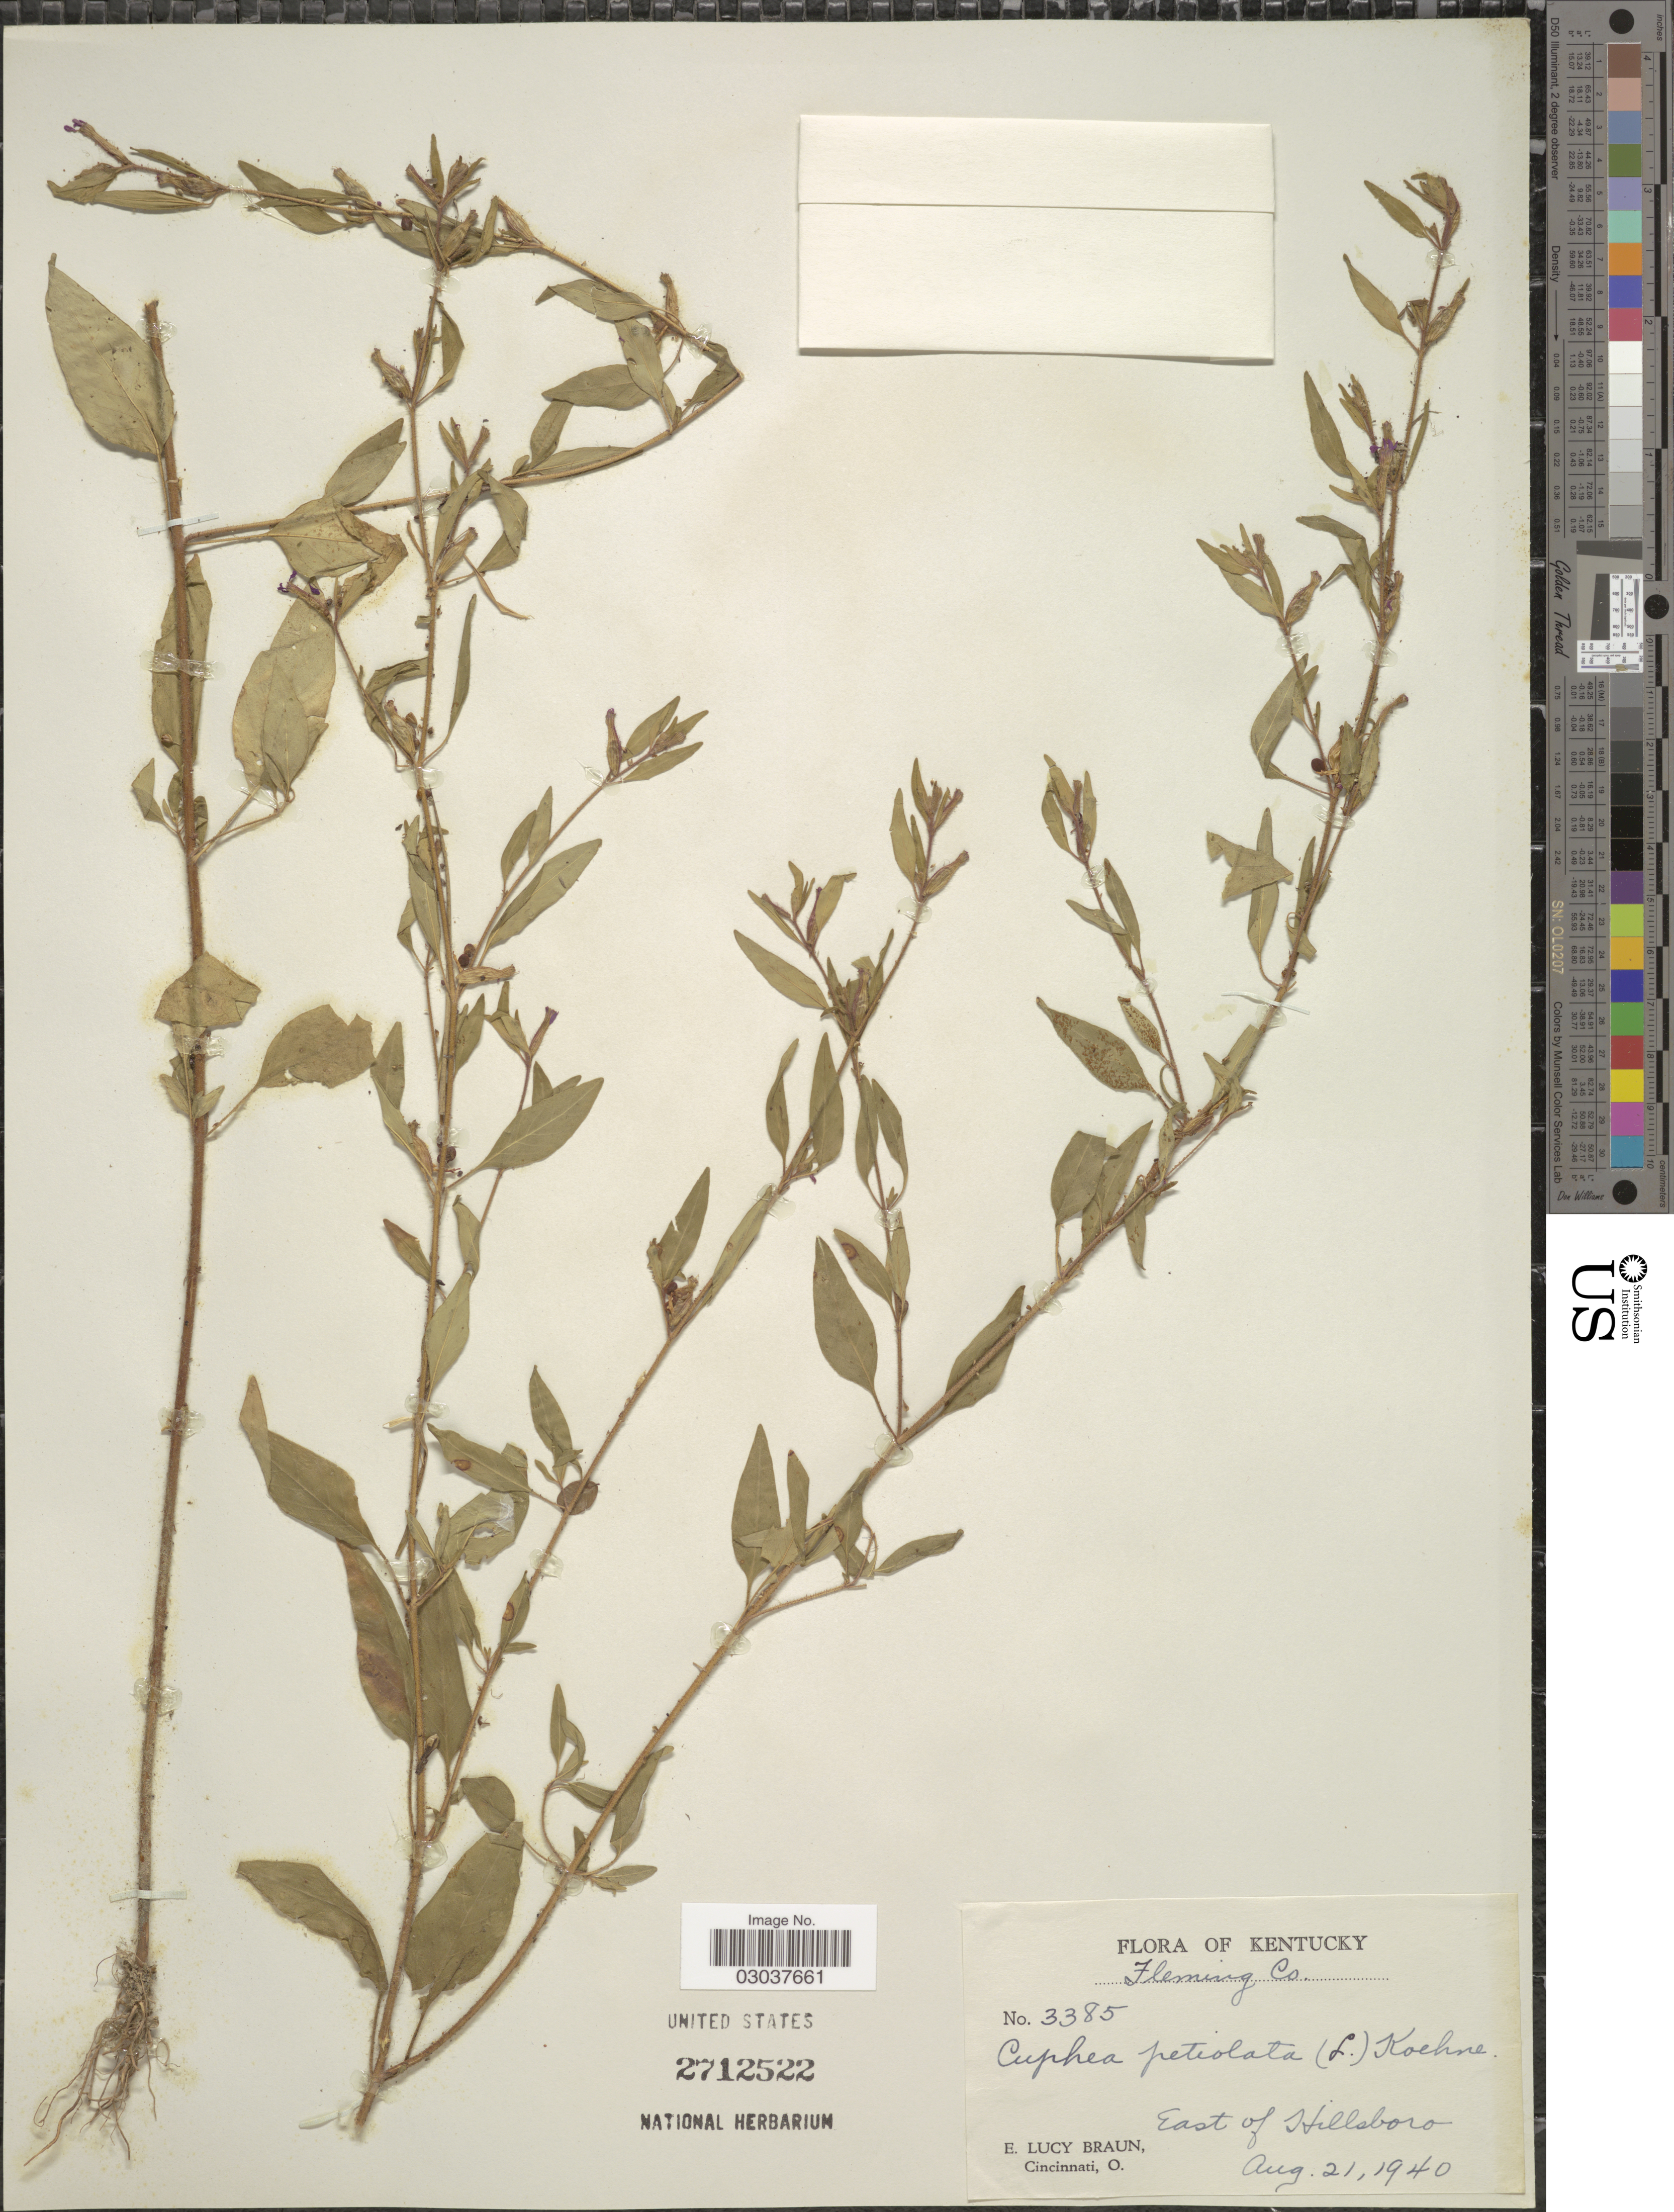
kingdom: Plantae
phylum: Tracheophyta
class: Magnoliopsida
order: Myrtales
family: Lythraceae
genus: Cuphea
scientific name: Cuphea petiolata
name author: Pohl ex Koehne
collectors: E. L. Braun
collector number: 3385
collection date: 1940-08-21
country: United States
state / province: Kentucky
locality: Fleming Co. East of Hillsboro.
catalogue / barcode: US 2712522